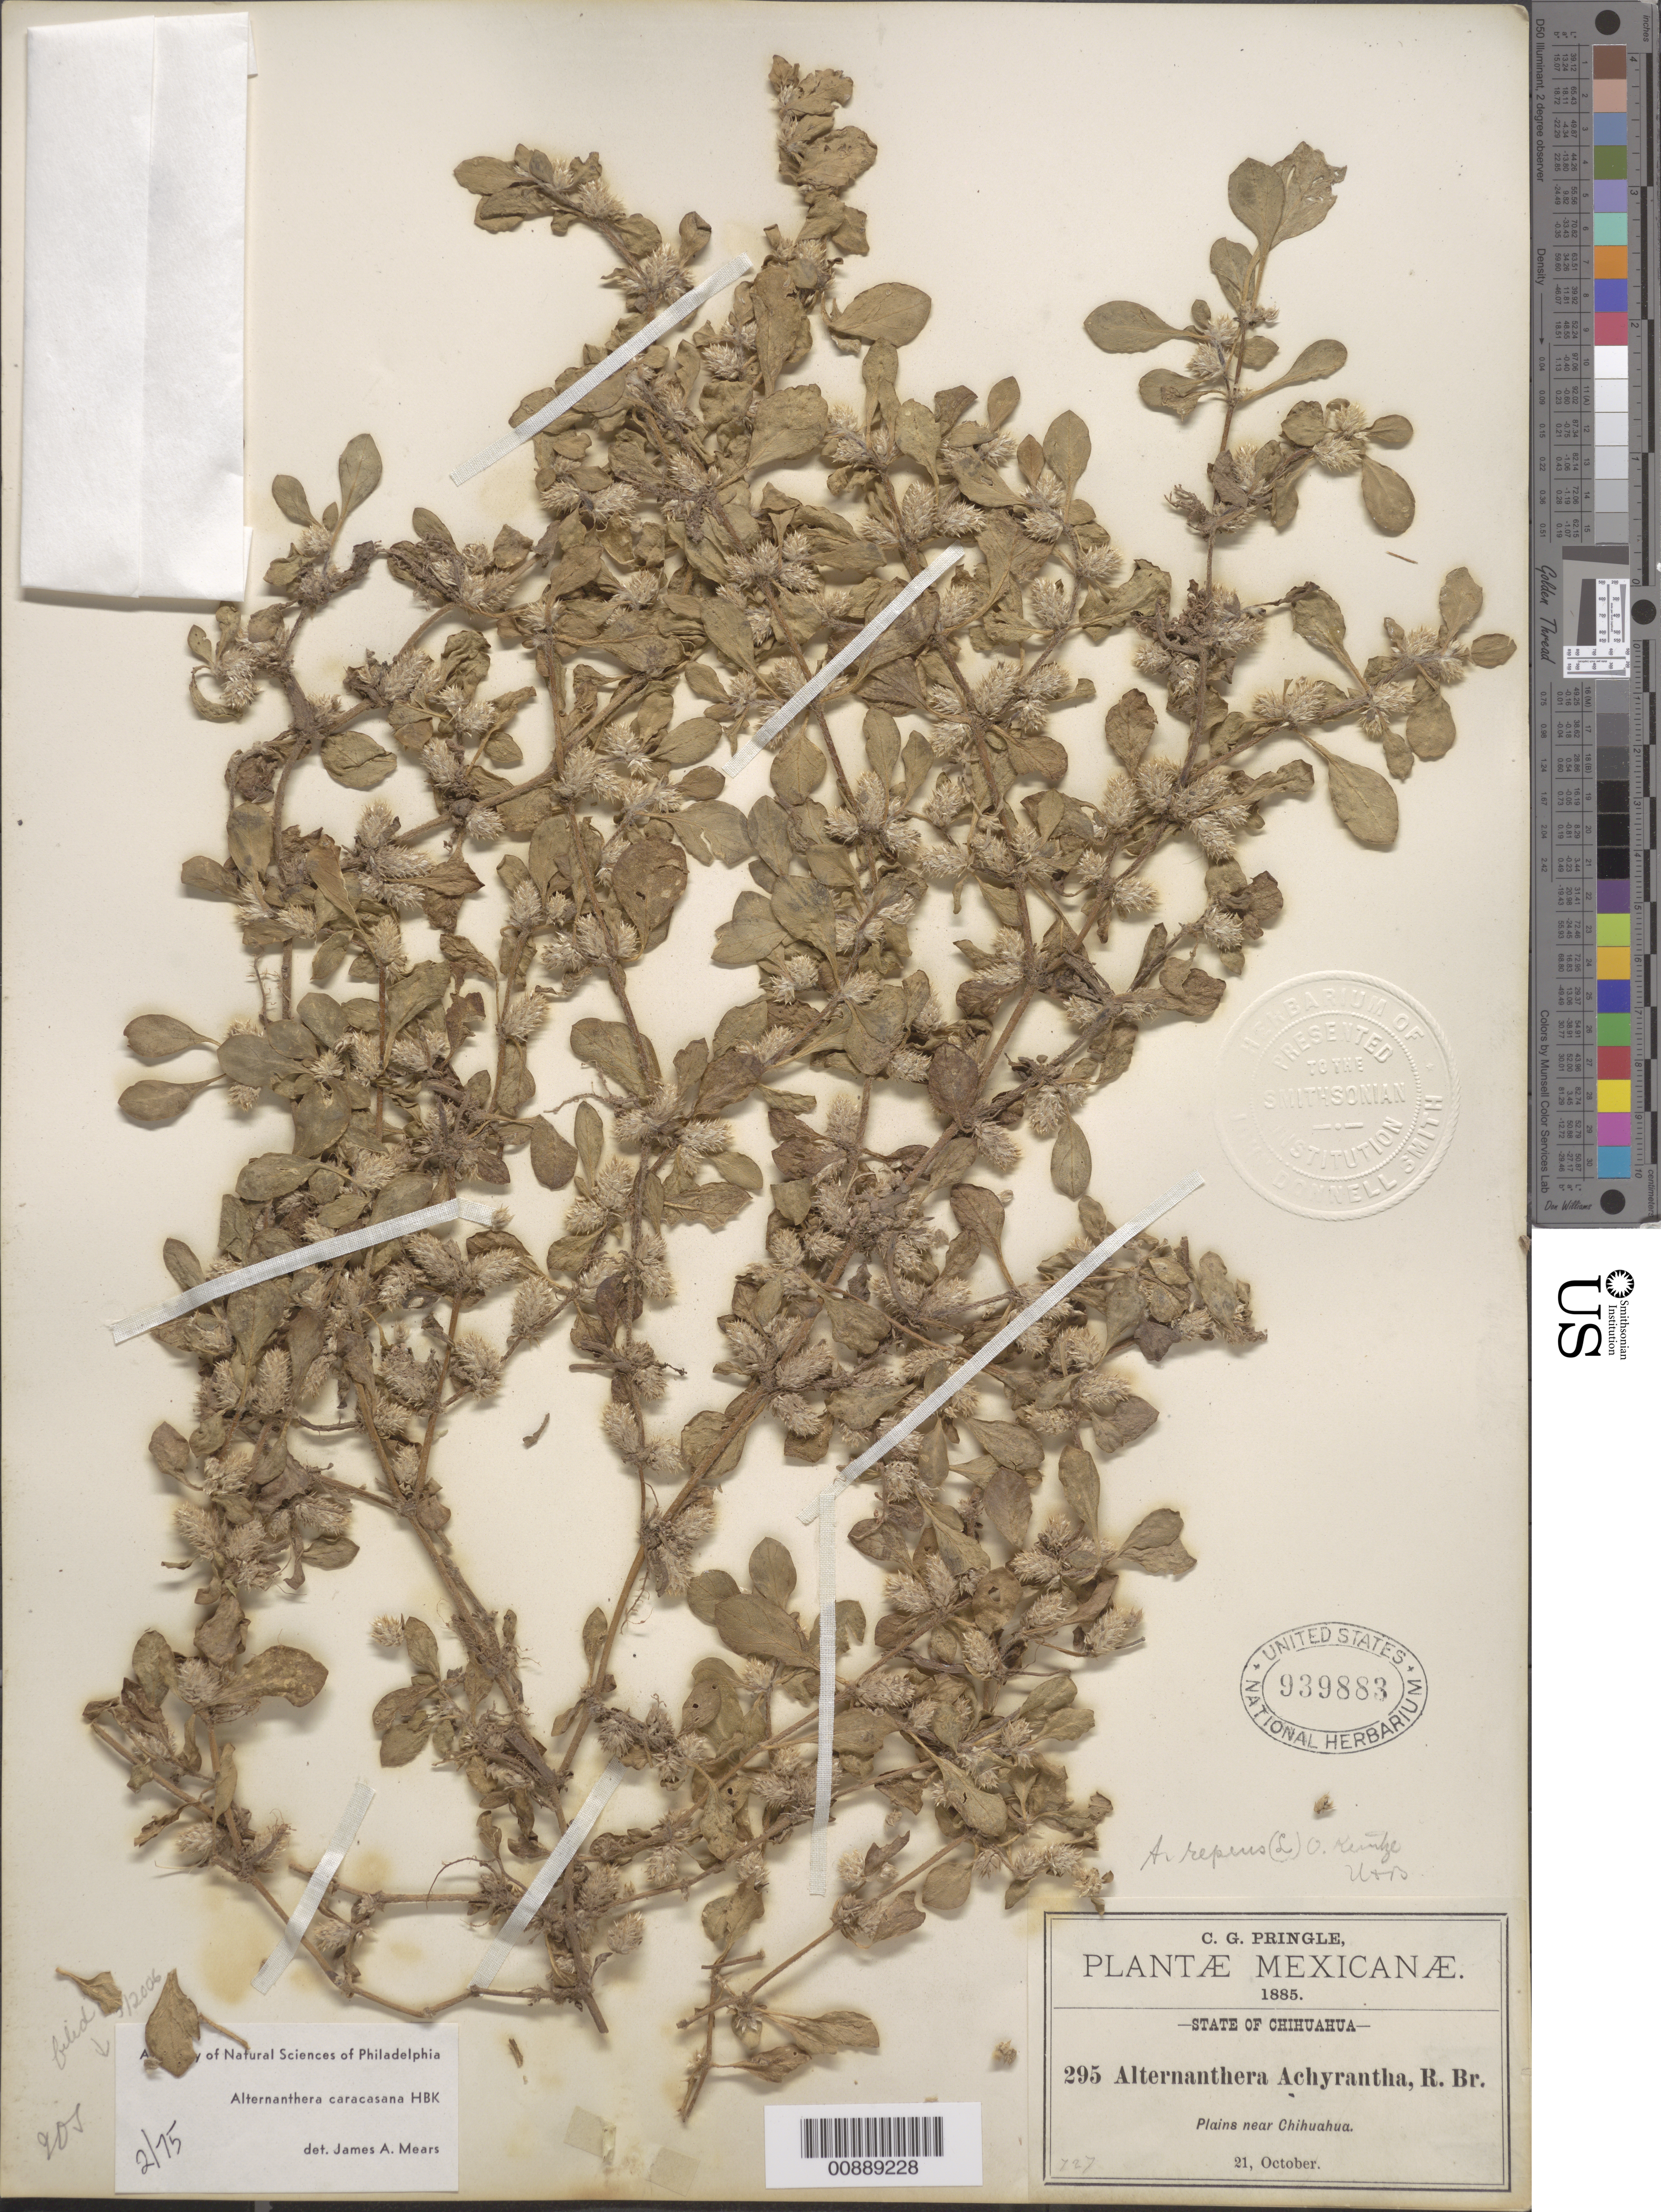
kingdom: Plantae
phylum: Tracheophyta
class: Magnoliopsida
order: Caryophyllales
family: Amaranthaceae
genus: Alternanthera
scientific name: Alternanthera caracasana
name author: Kunth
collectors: C. G. Pringle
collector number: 295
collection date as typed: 21 Oct 1885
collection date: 1885-10-21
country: Mexico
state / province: Chihuahua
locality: Near Chihuahua.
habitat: Plains.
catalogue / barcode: US 939883